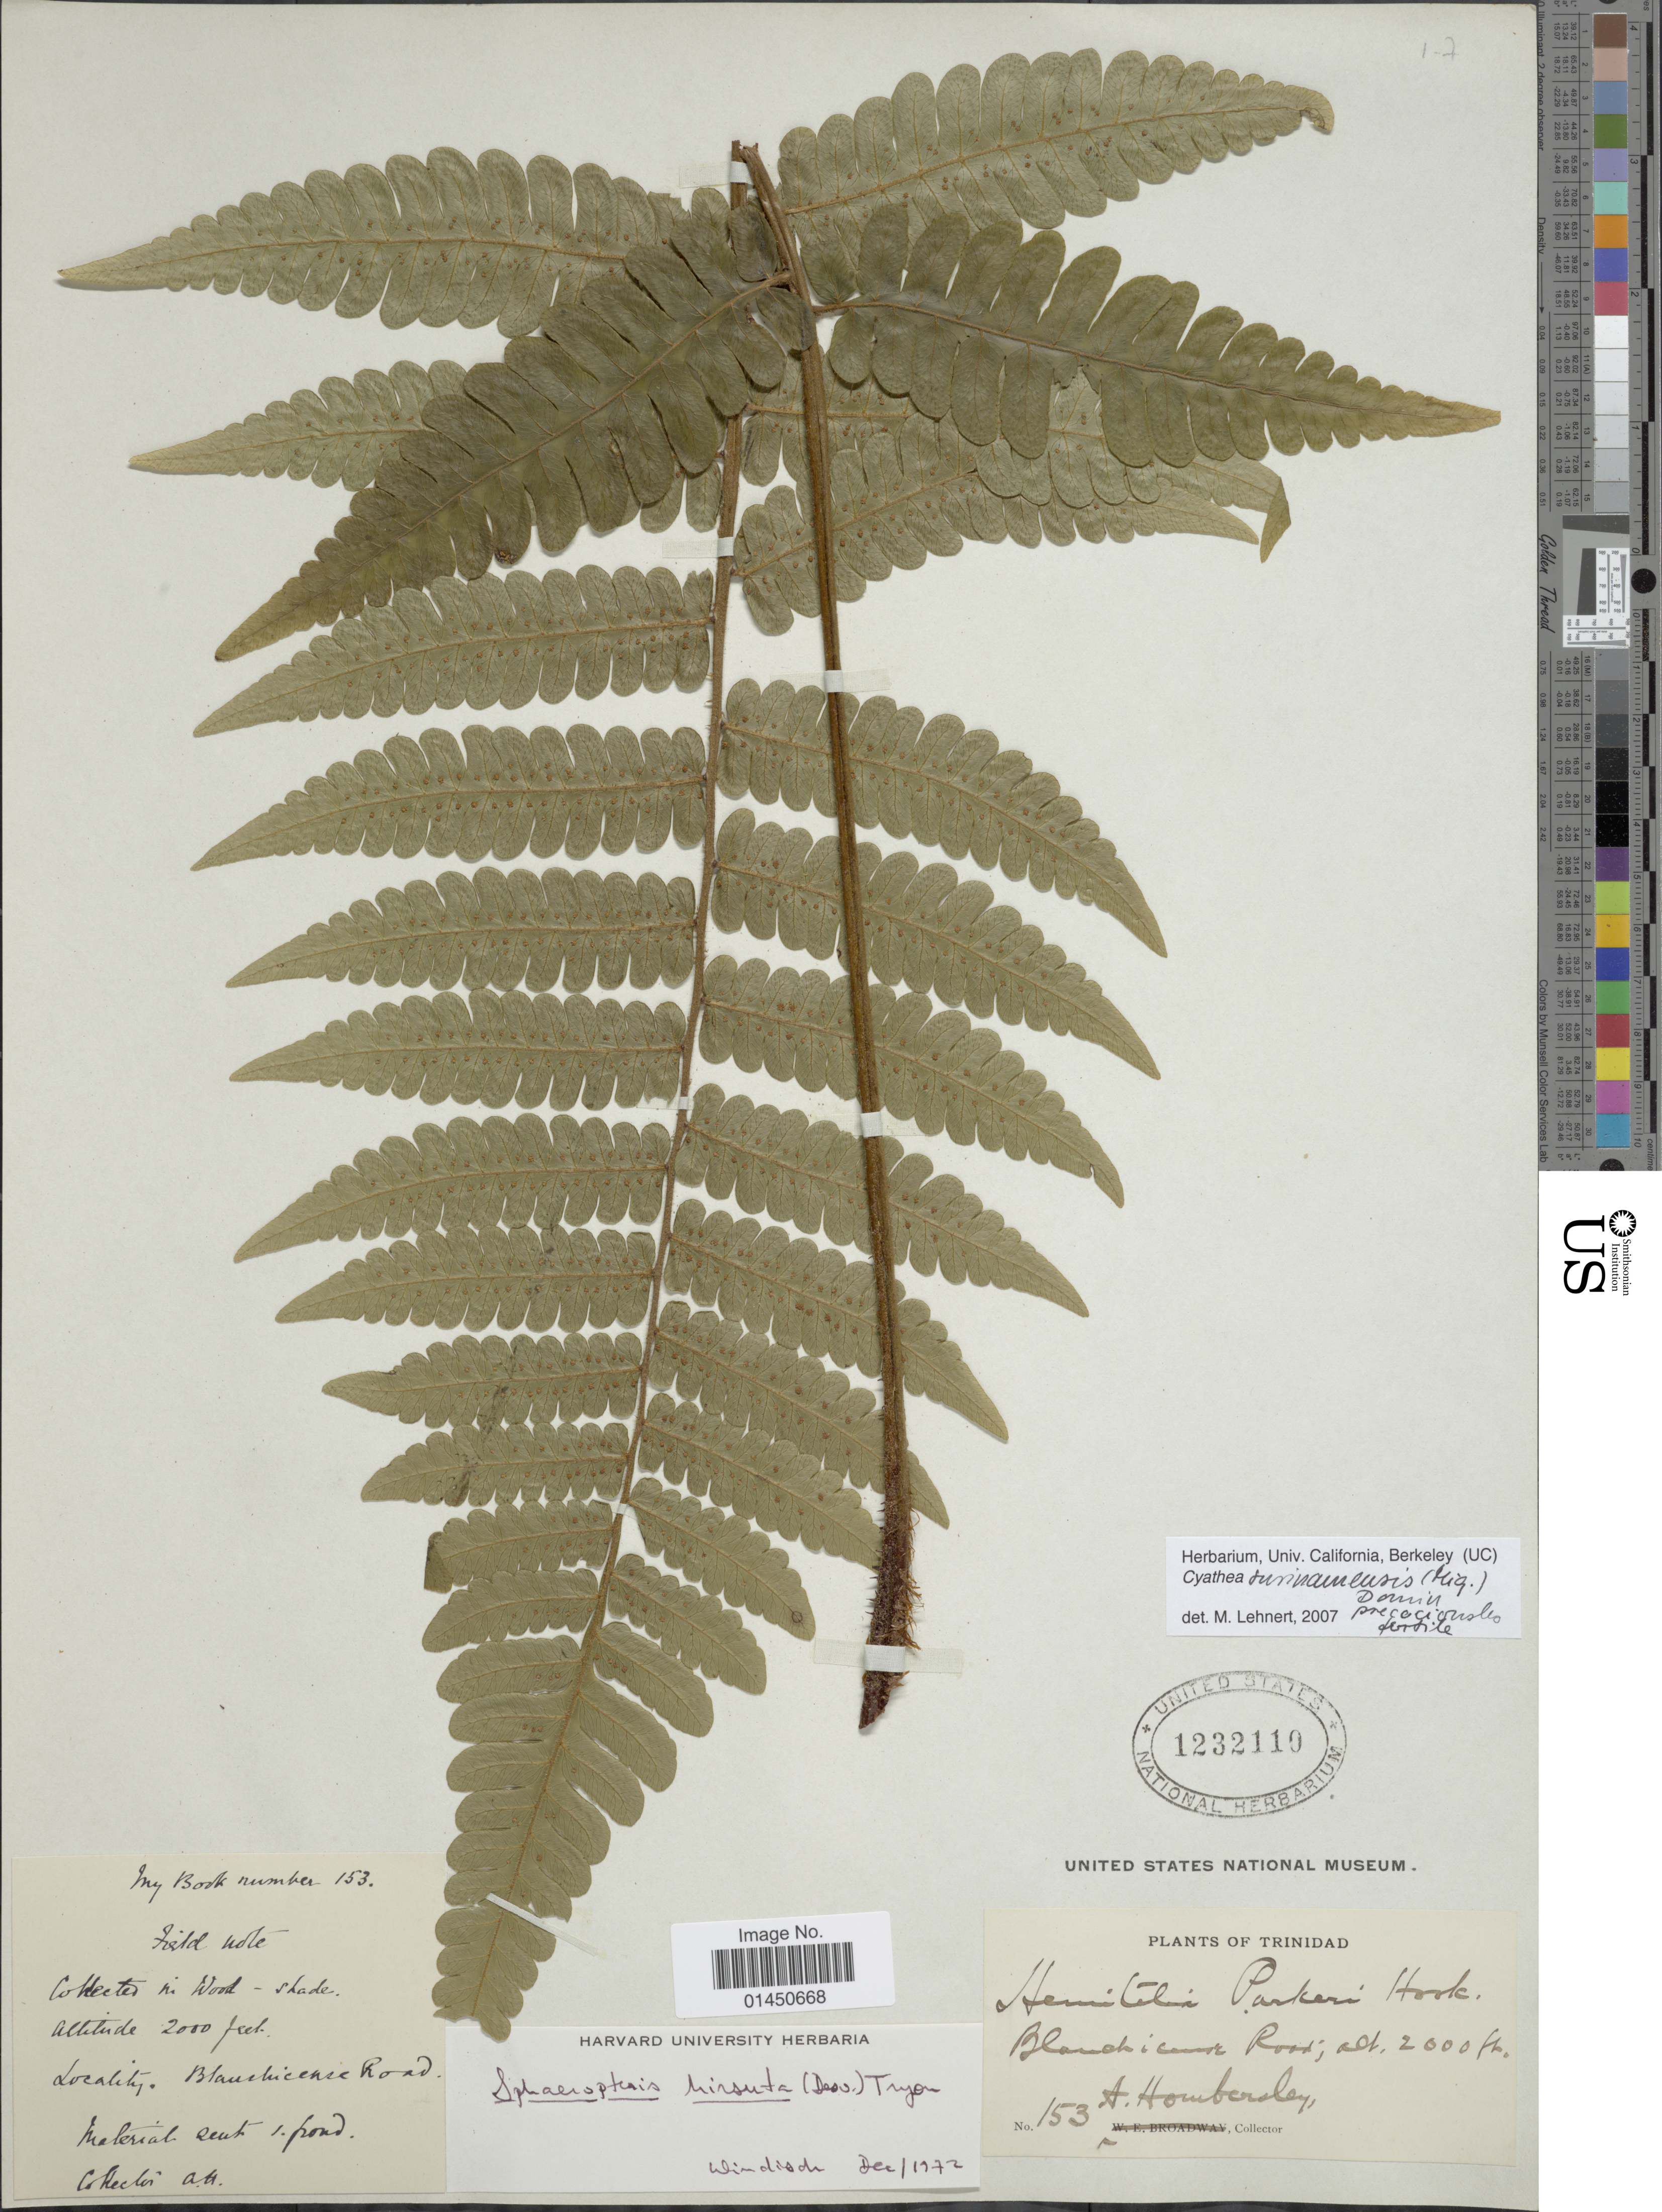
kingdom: Plantae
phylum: Tracheophyta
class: Polypodiopsida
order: Cyatheales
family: Cyatheaceae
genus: Cyathea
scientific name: Cyathea surinamensis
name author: (Miq.) Domin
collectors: A. Hombersley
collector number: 153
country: Trinidad and Tobago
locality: Trinidad, Blanchiceuse Road.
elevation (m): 610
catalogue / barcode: US 1232110